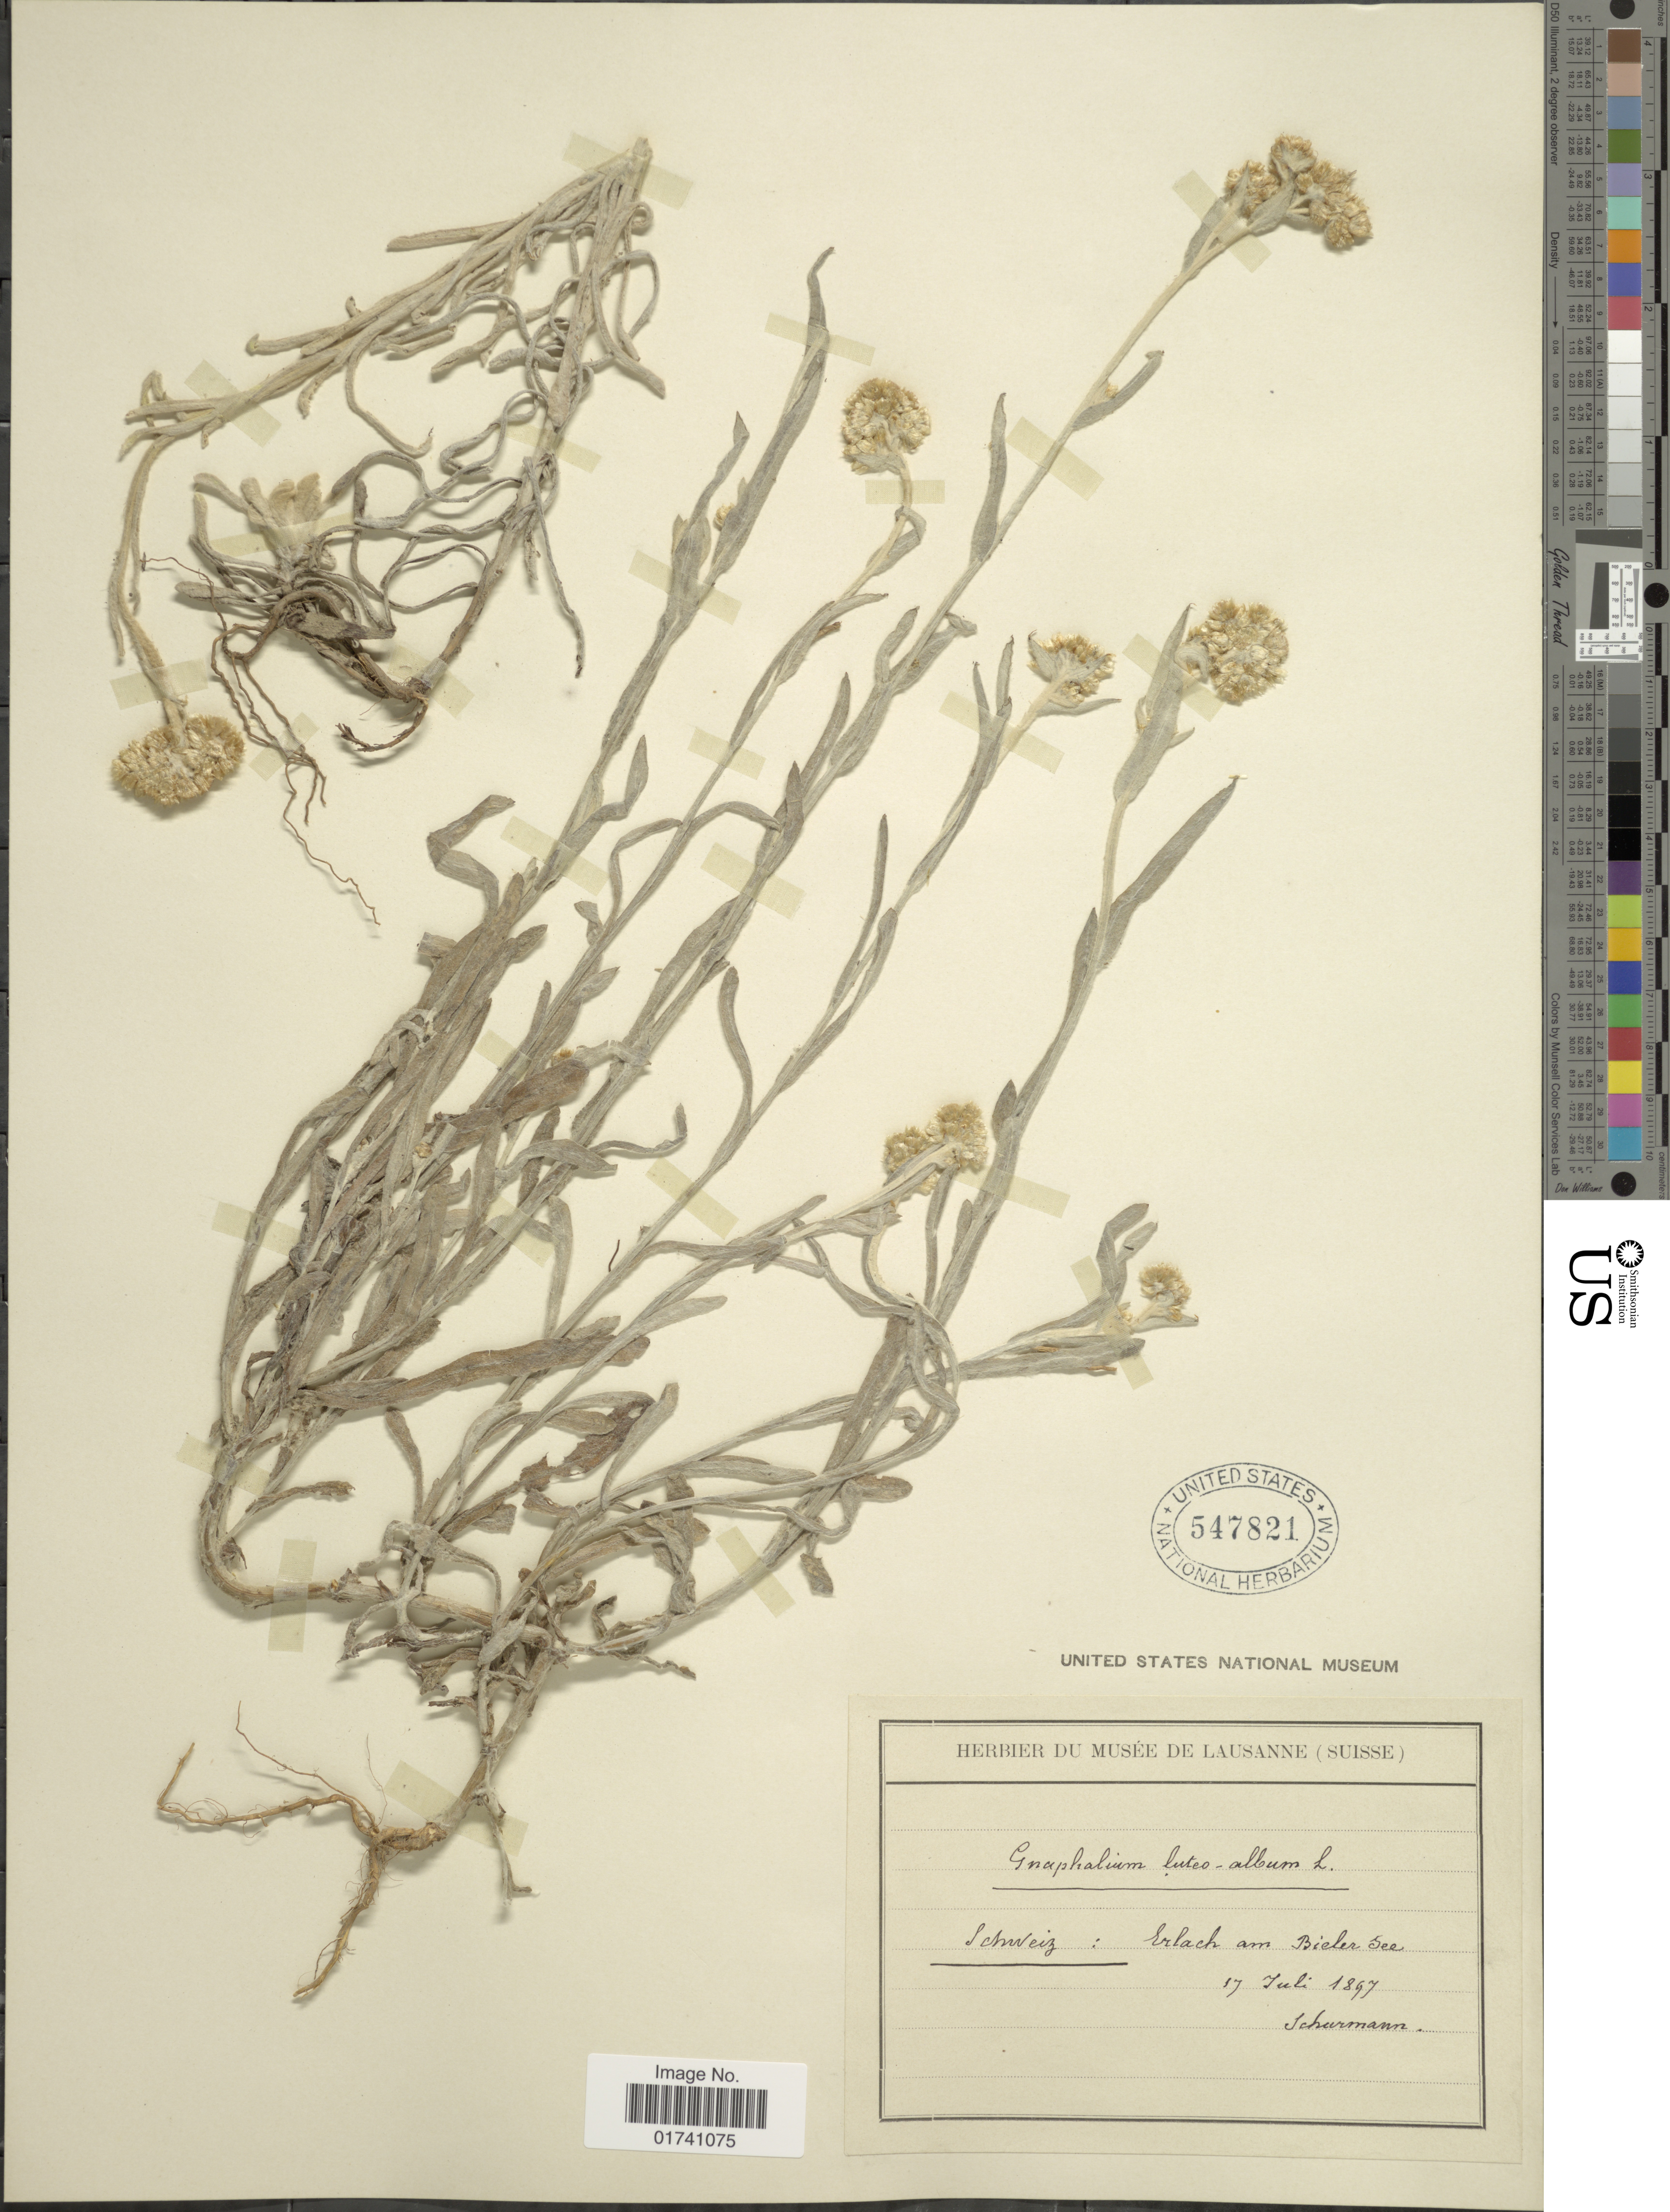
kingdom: Plantae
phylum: Tracheophyta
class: Magnoliopsida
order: Asterales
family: Asteraceae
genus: Laphangium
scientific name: Laphangium luteoalbum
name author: (L.) Tzvelev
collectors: Schurmann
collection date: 1897-07-17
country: Switzerland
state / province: Schwyz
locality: Schweiz: blach am Bieler sec.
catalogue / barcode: US 547821